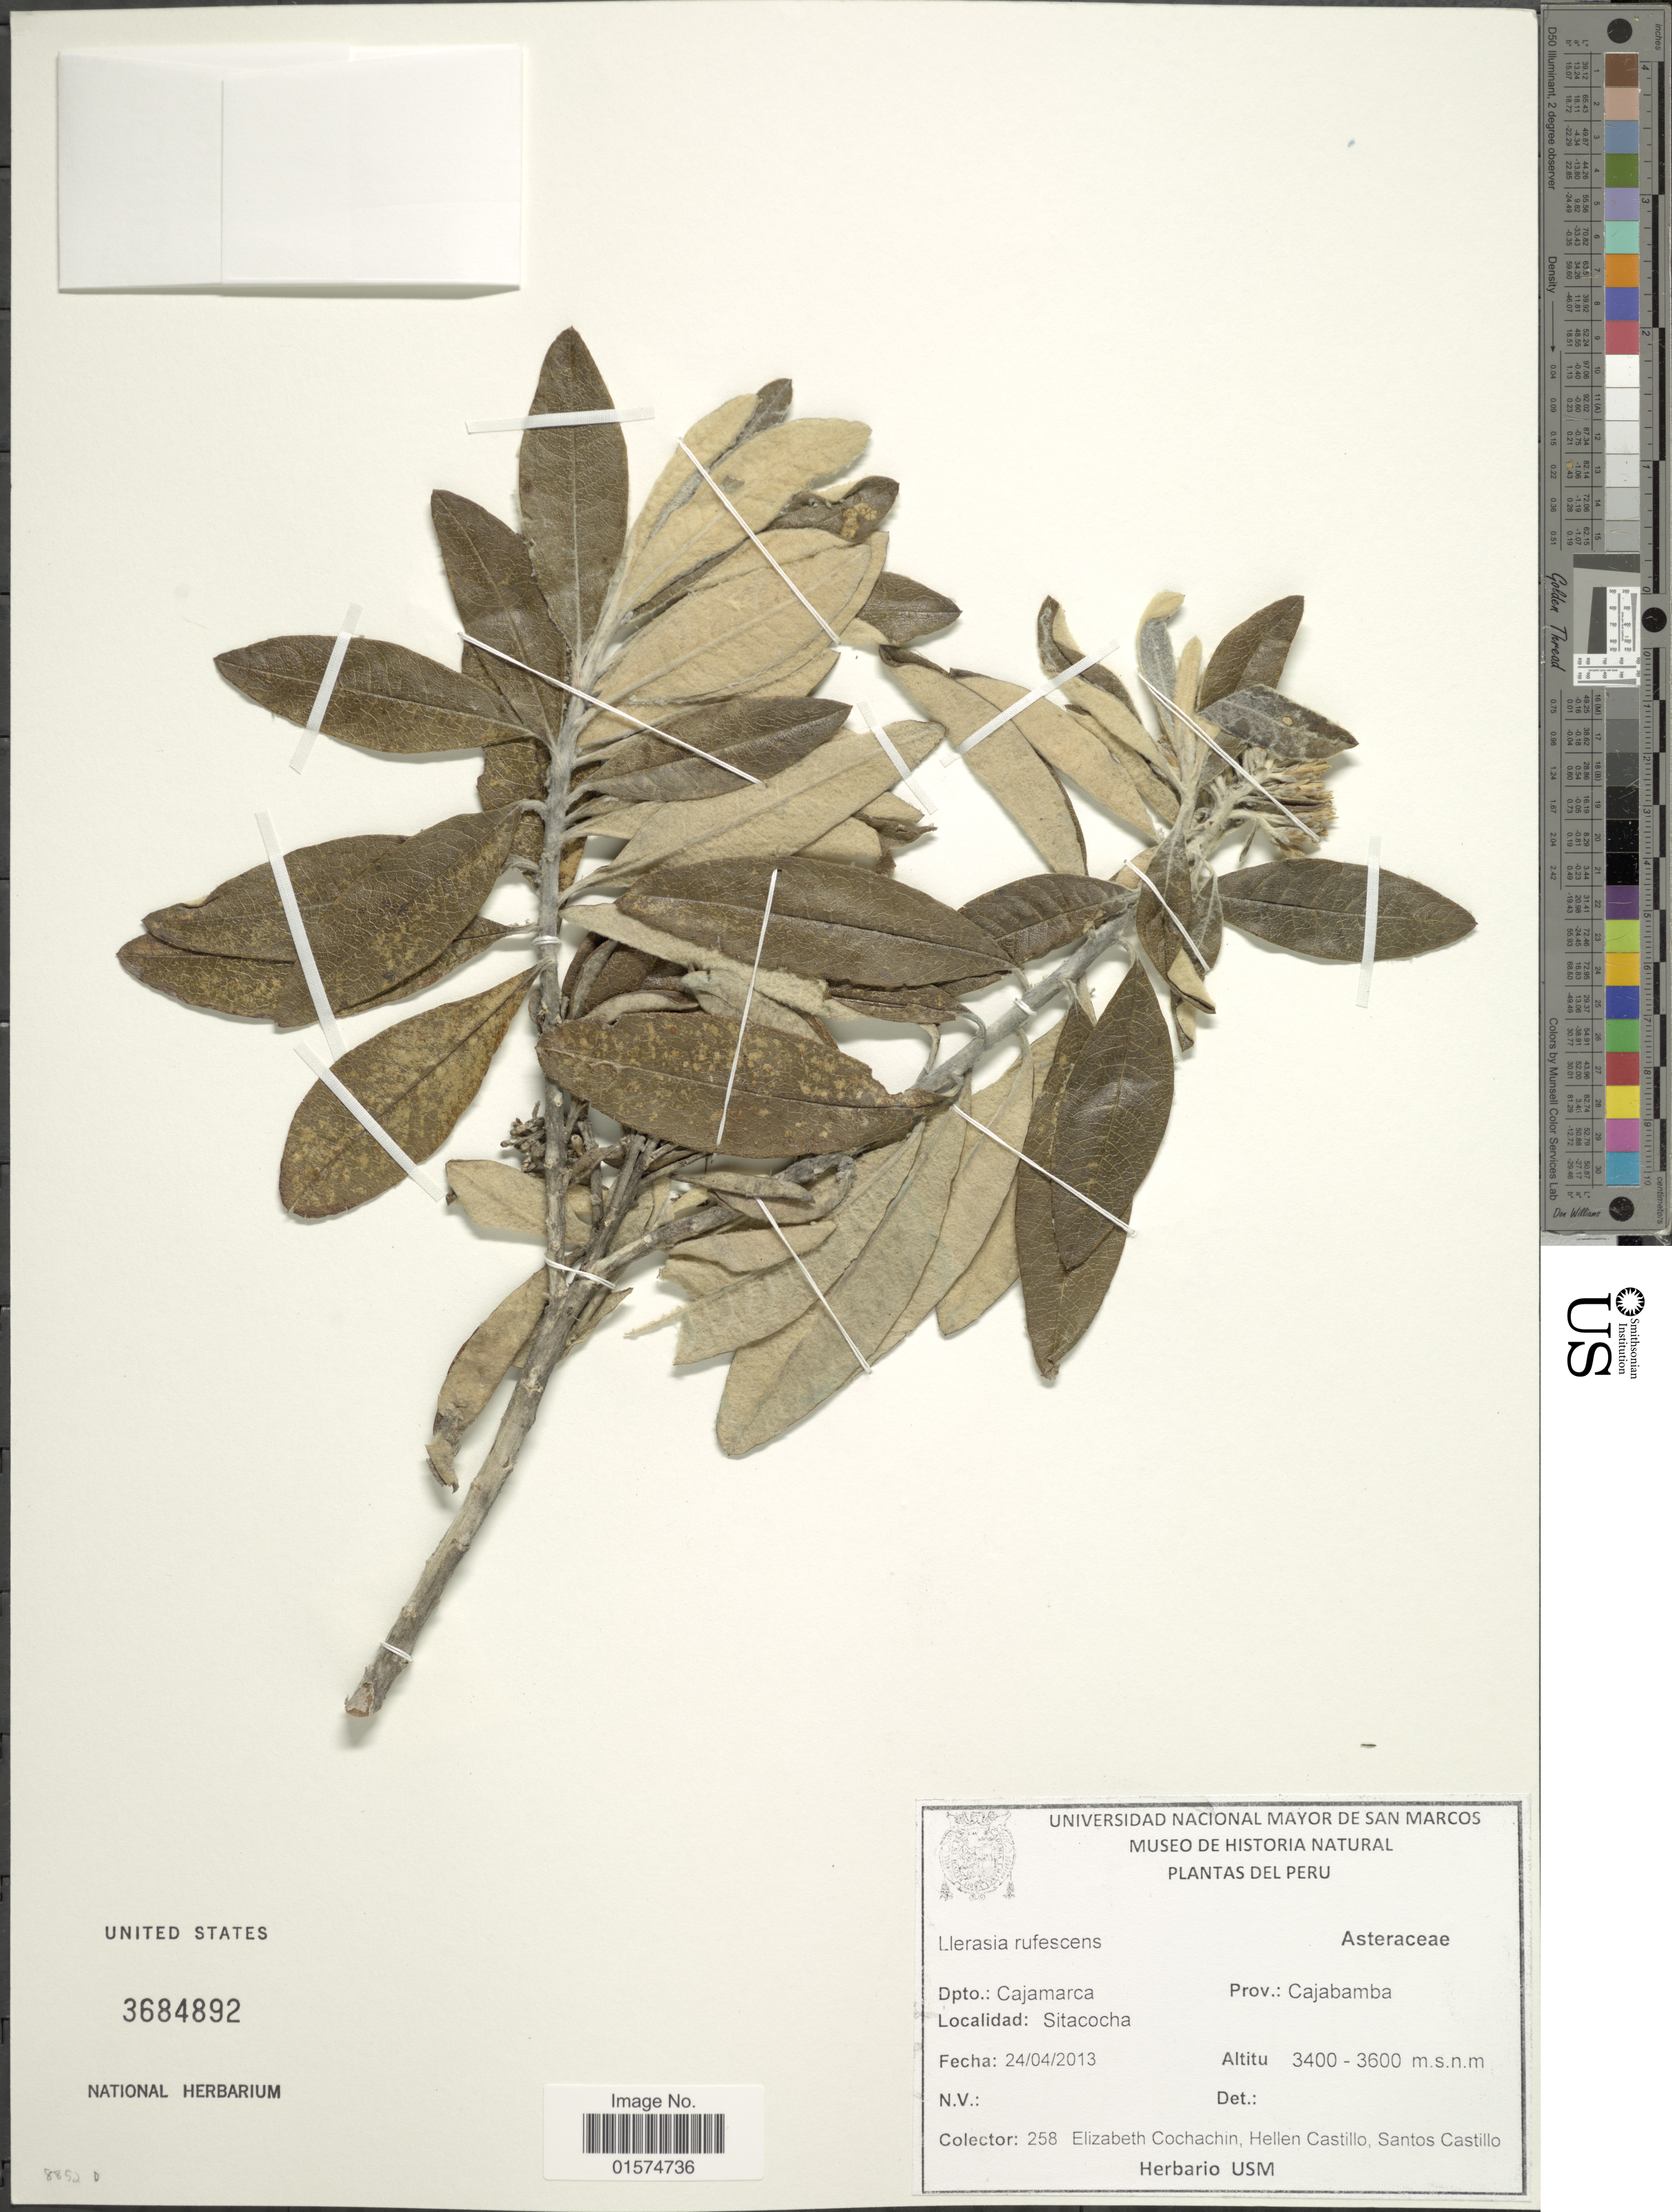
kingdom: Plantae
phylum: Tracheophyta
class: Magnoliopsida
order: Asterales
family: Asteraceae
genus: Llerasia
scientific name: Llerasia rufescens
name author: (S.F. Blake) Cuatrec.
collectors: E. Cochachin Guerrero, H. Castillo & S. Castillo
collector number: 258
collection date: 2013-04-24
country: Peru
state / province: Cajamarca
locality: Prov.: Cajabamba. Sitacocha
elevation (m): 3400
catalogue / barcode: US 3684892